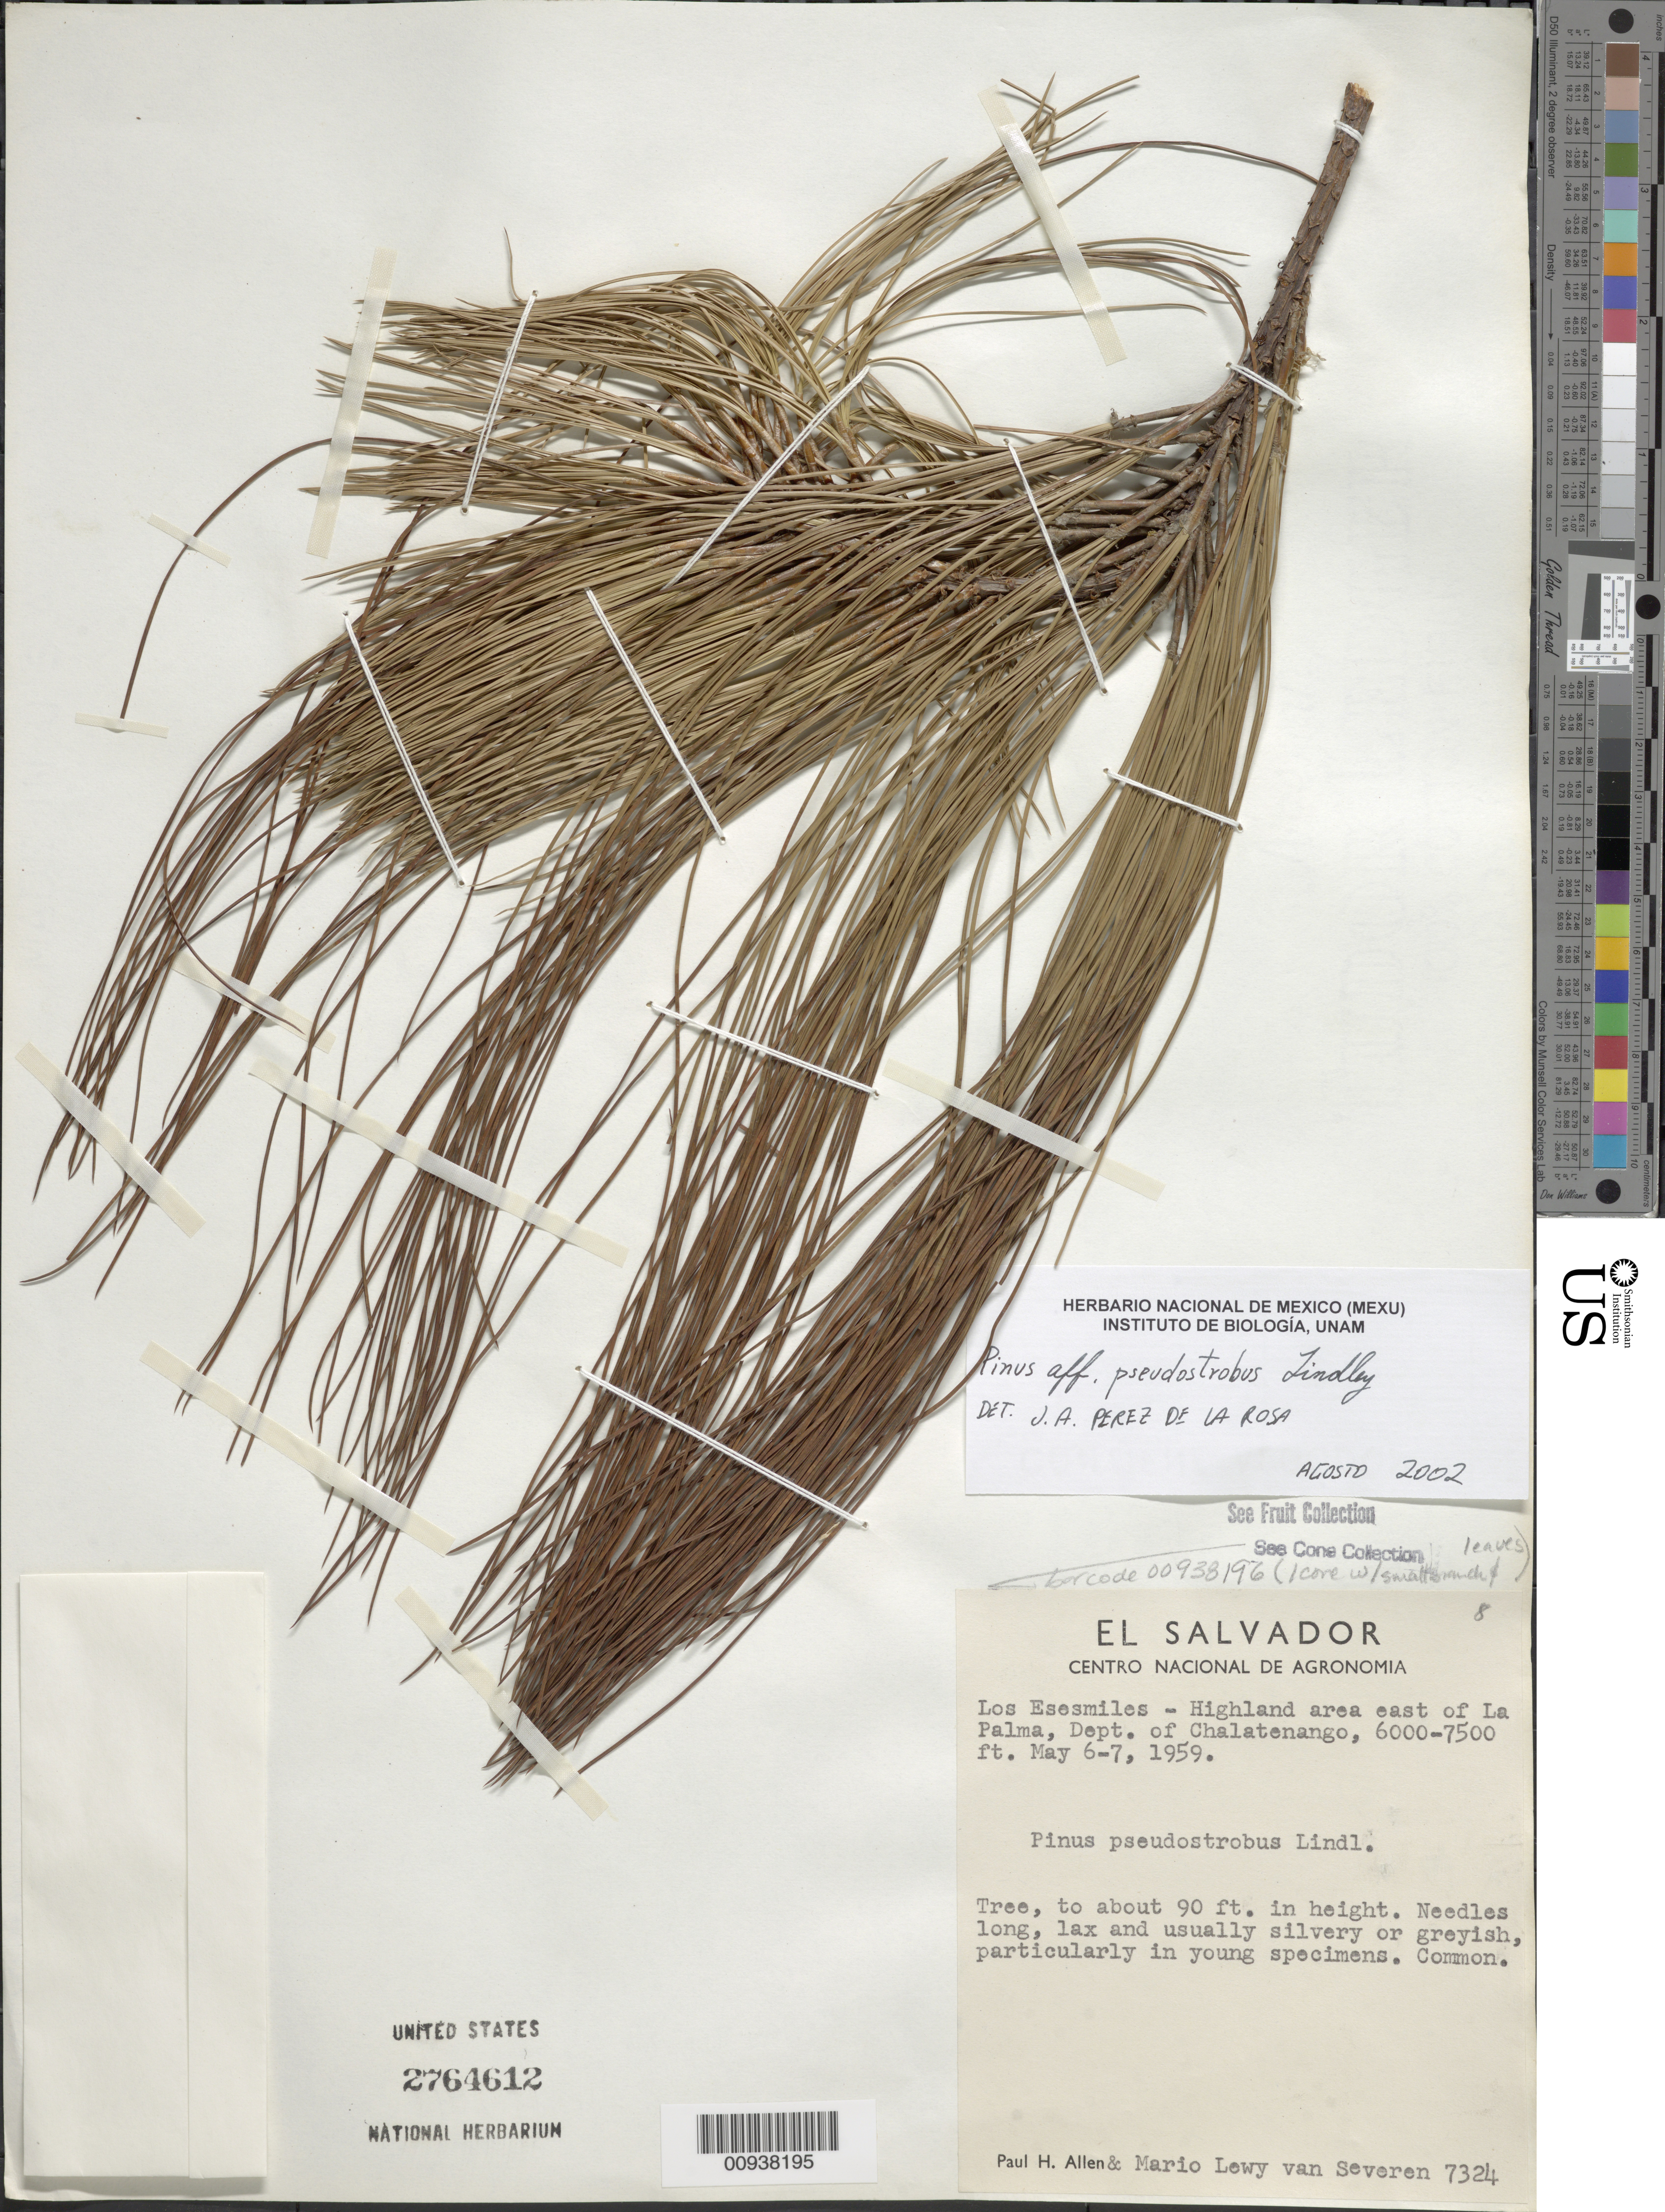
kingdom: Plantae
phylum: Tracheophyta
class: Pinopsida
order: Pinales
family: Pinaceae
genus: Pinus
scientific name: Pinus pseudostrobus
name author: Lindl.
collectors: P. H. Allen & M. Van Severen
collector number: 7324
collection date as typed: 06 May 1959 to 07 May 1959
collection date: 1959-05-06/1959-05-07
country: El Salvador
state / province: Chalatenango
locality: Los Esemiles - Highland area east of La Palma.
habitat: Highland area.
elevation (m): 1829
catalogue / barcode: US 2764612